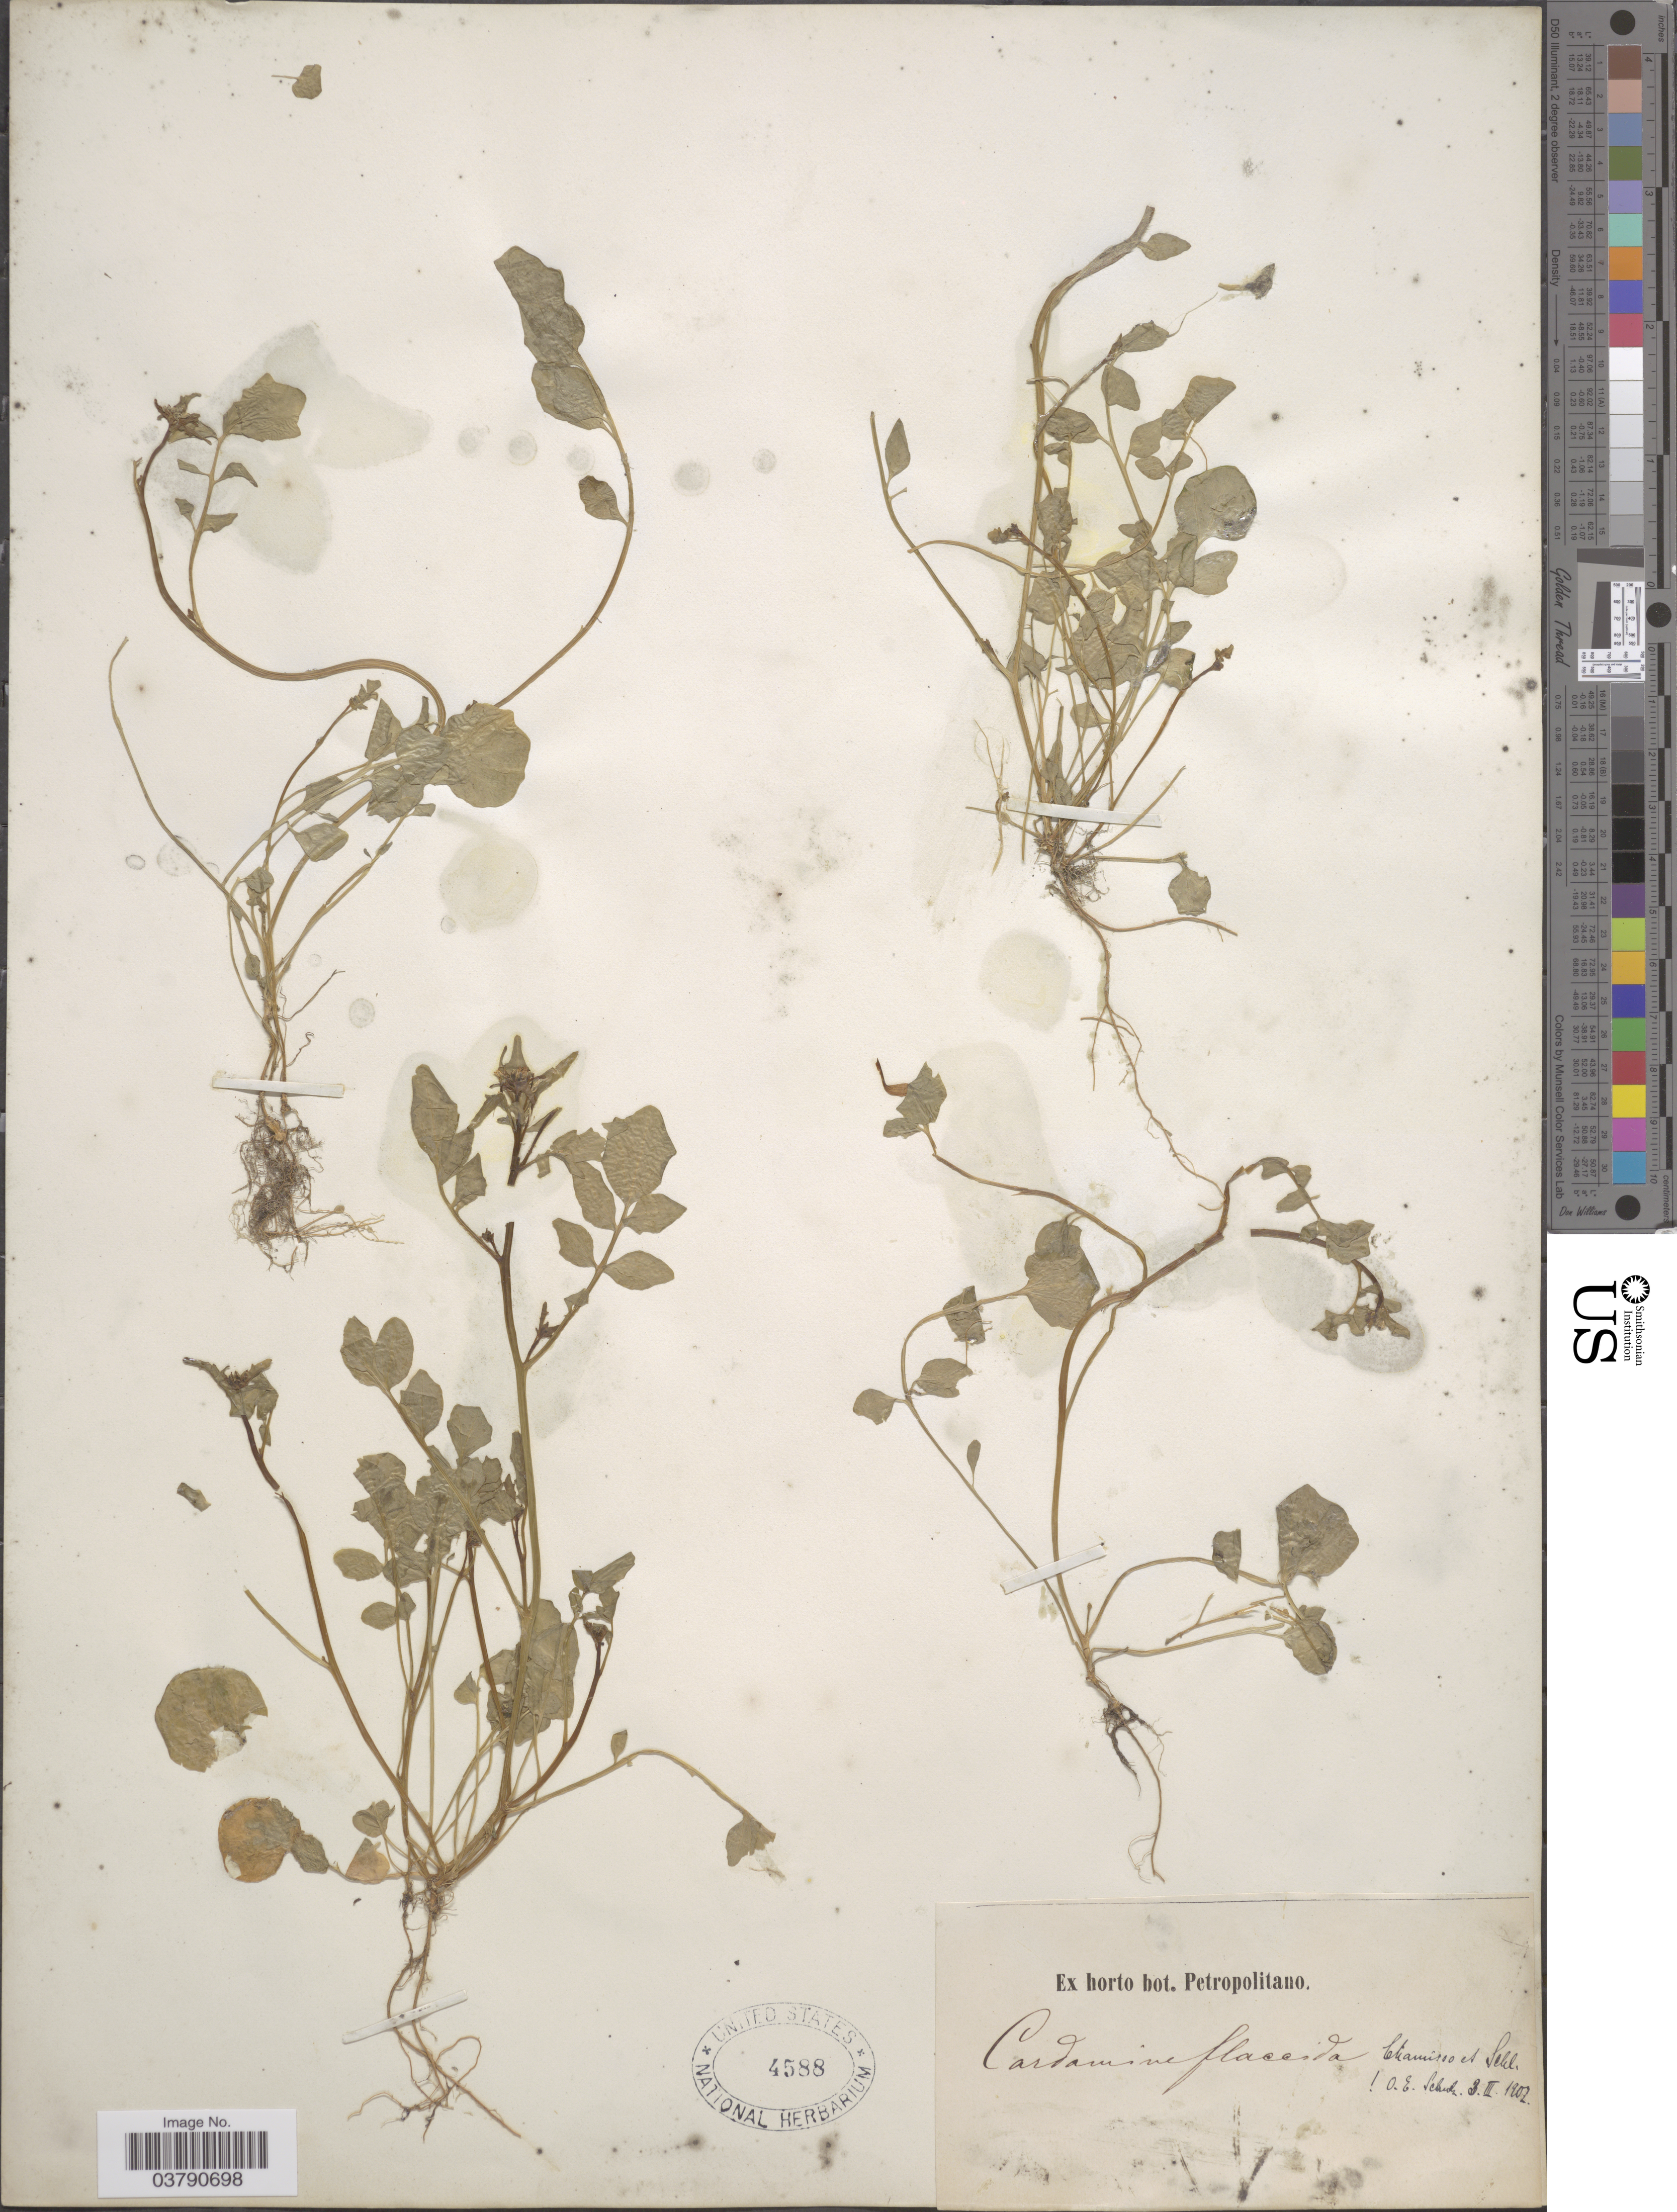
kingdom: Plantae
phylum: Tracheophyta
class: Magnoliopsida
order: Brassicales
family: Brassicaceae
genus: Cardamine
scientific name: Cardamine flaccida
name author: Cham. & Schltdl.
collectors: ex Horto Bot. Petropolitano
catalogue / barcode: US 4588